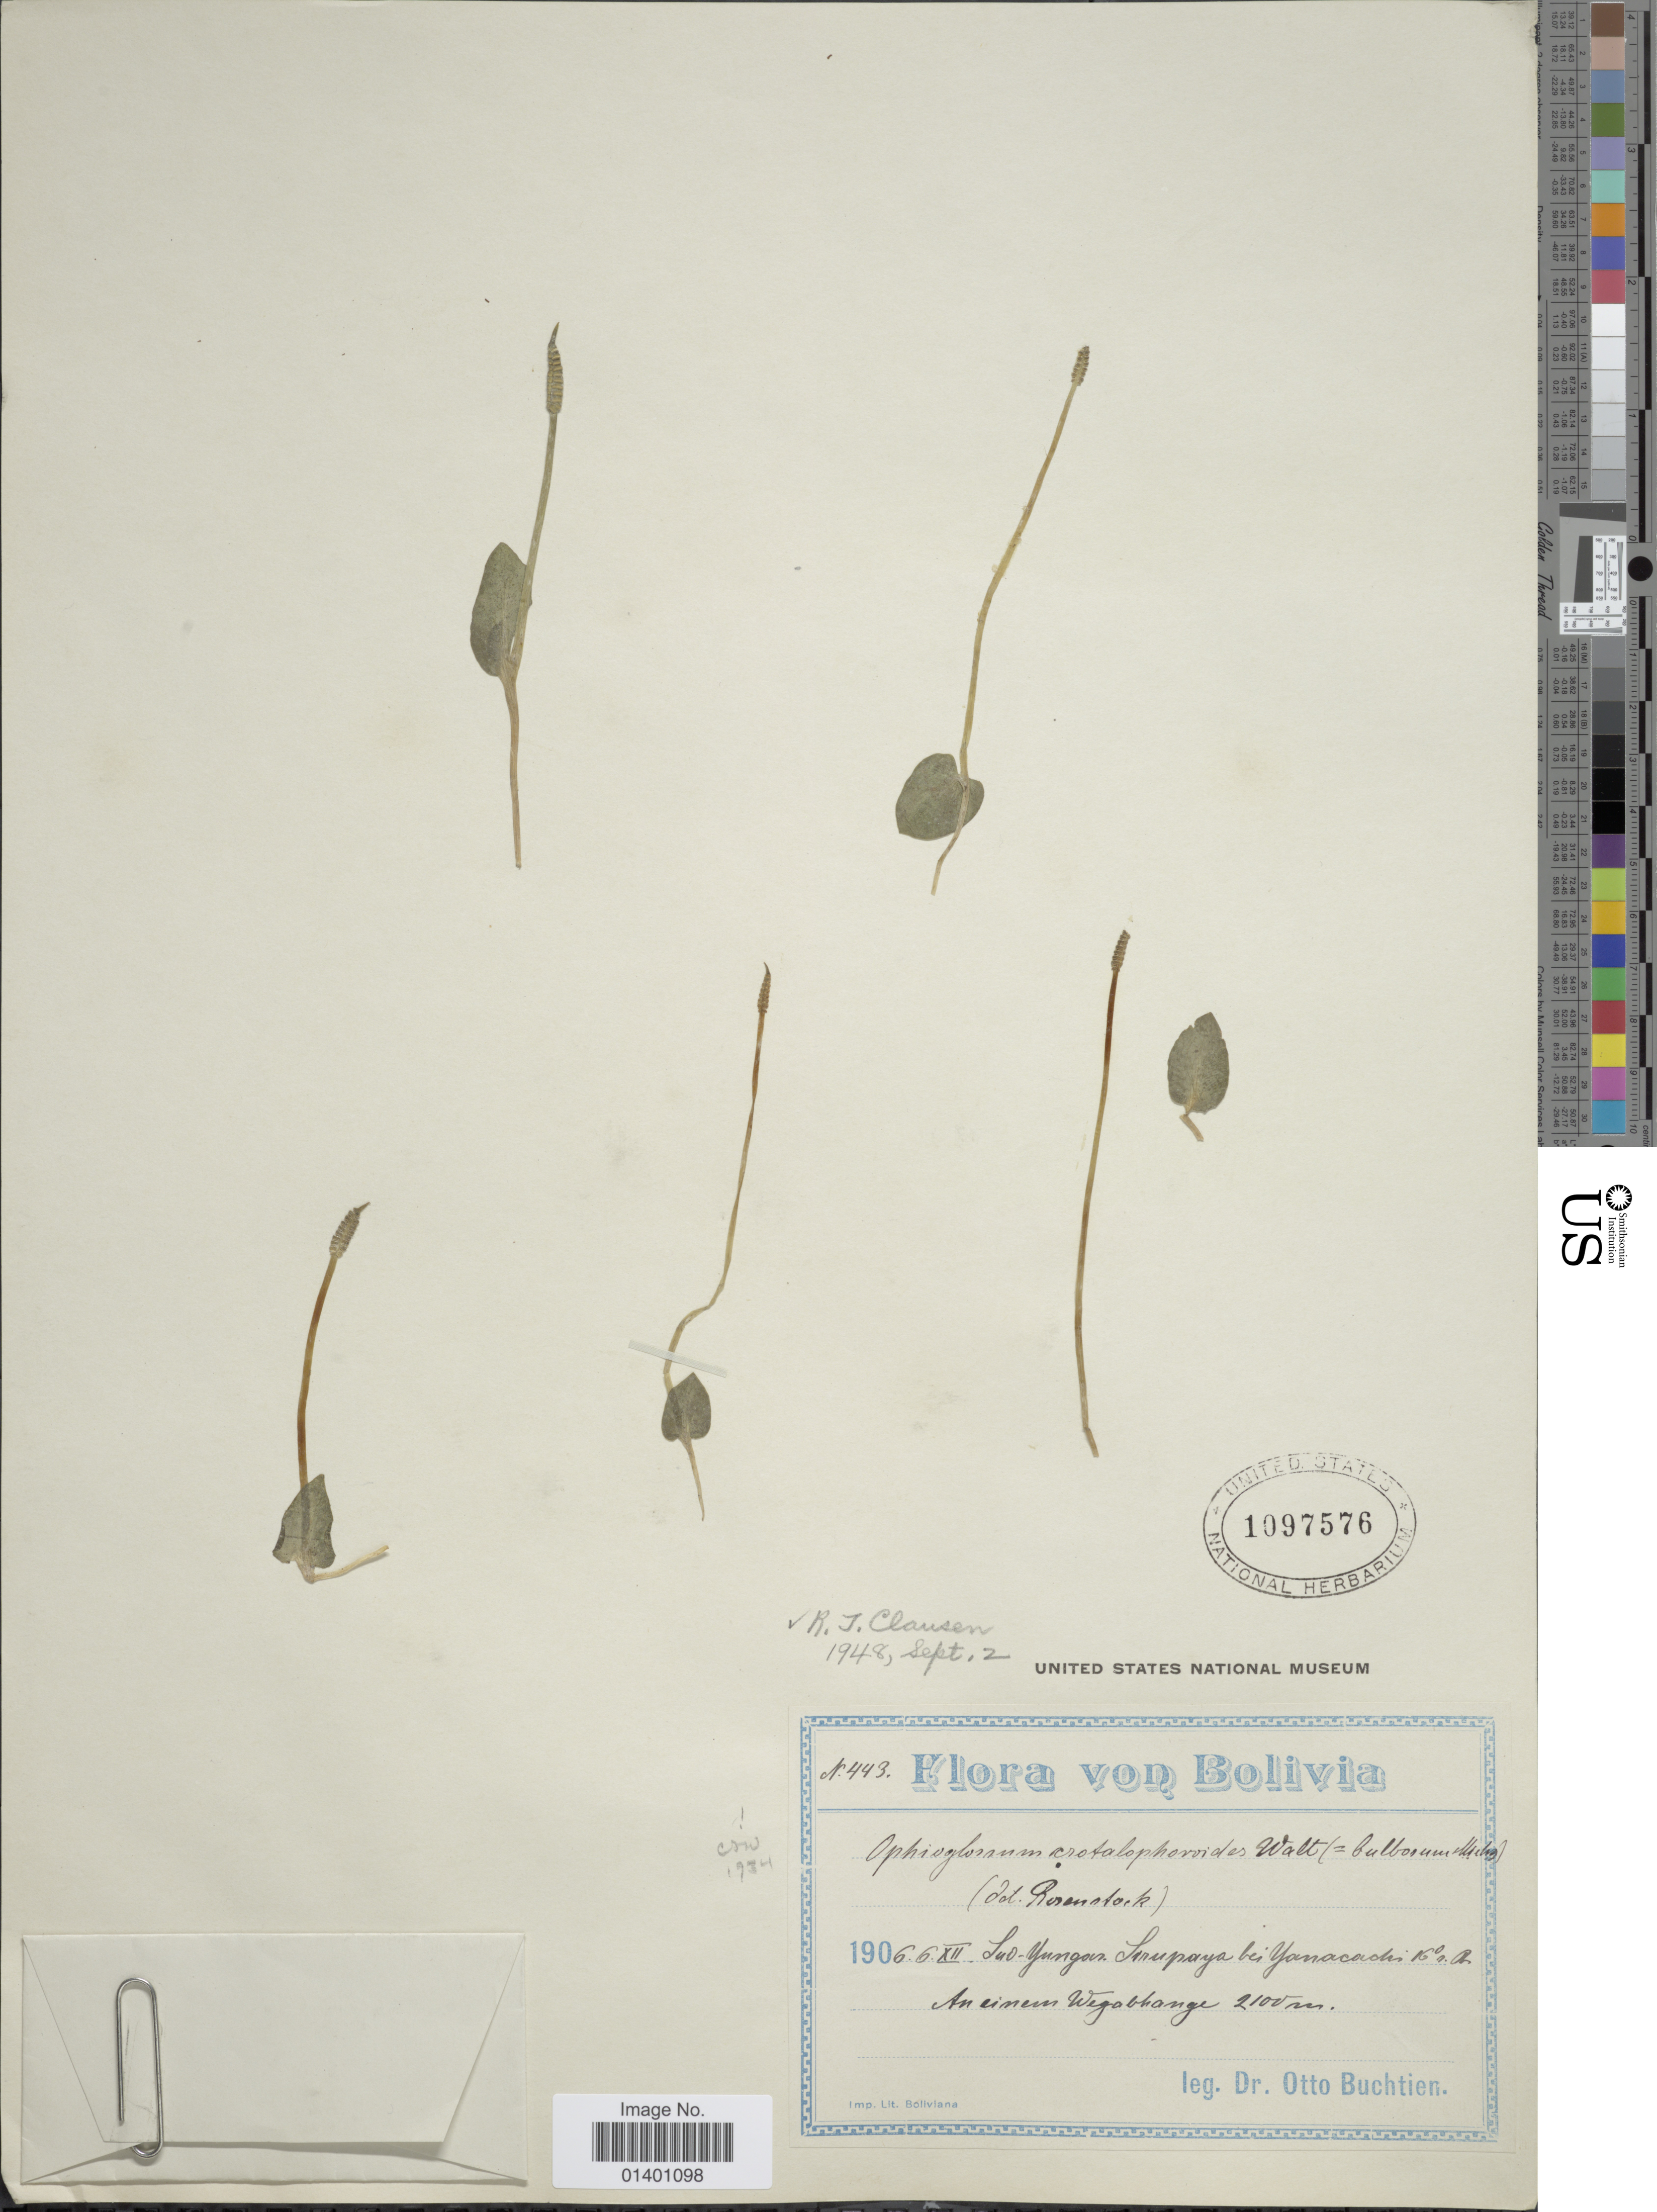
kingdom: Plantae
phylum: Tracheophyta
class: Polypodiopsida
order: Ophioglossales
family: Ophioglossaceae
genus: Ophioglossum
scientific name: Ophioglossum crotalophoroides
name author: Walter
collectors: O. Buchtien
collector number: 443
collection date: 1906-12-06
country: Bolivia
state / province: La Paz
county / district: Sud Yungas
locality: Sirupaya bei Yanacachi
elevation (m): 2100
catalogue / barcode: US 1097576